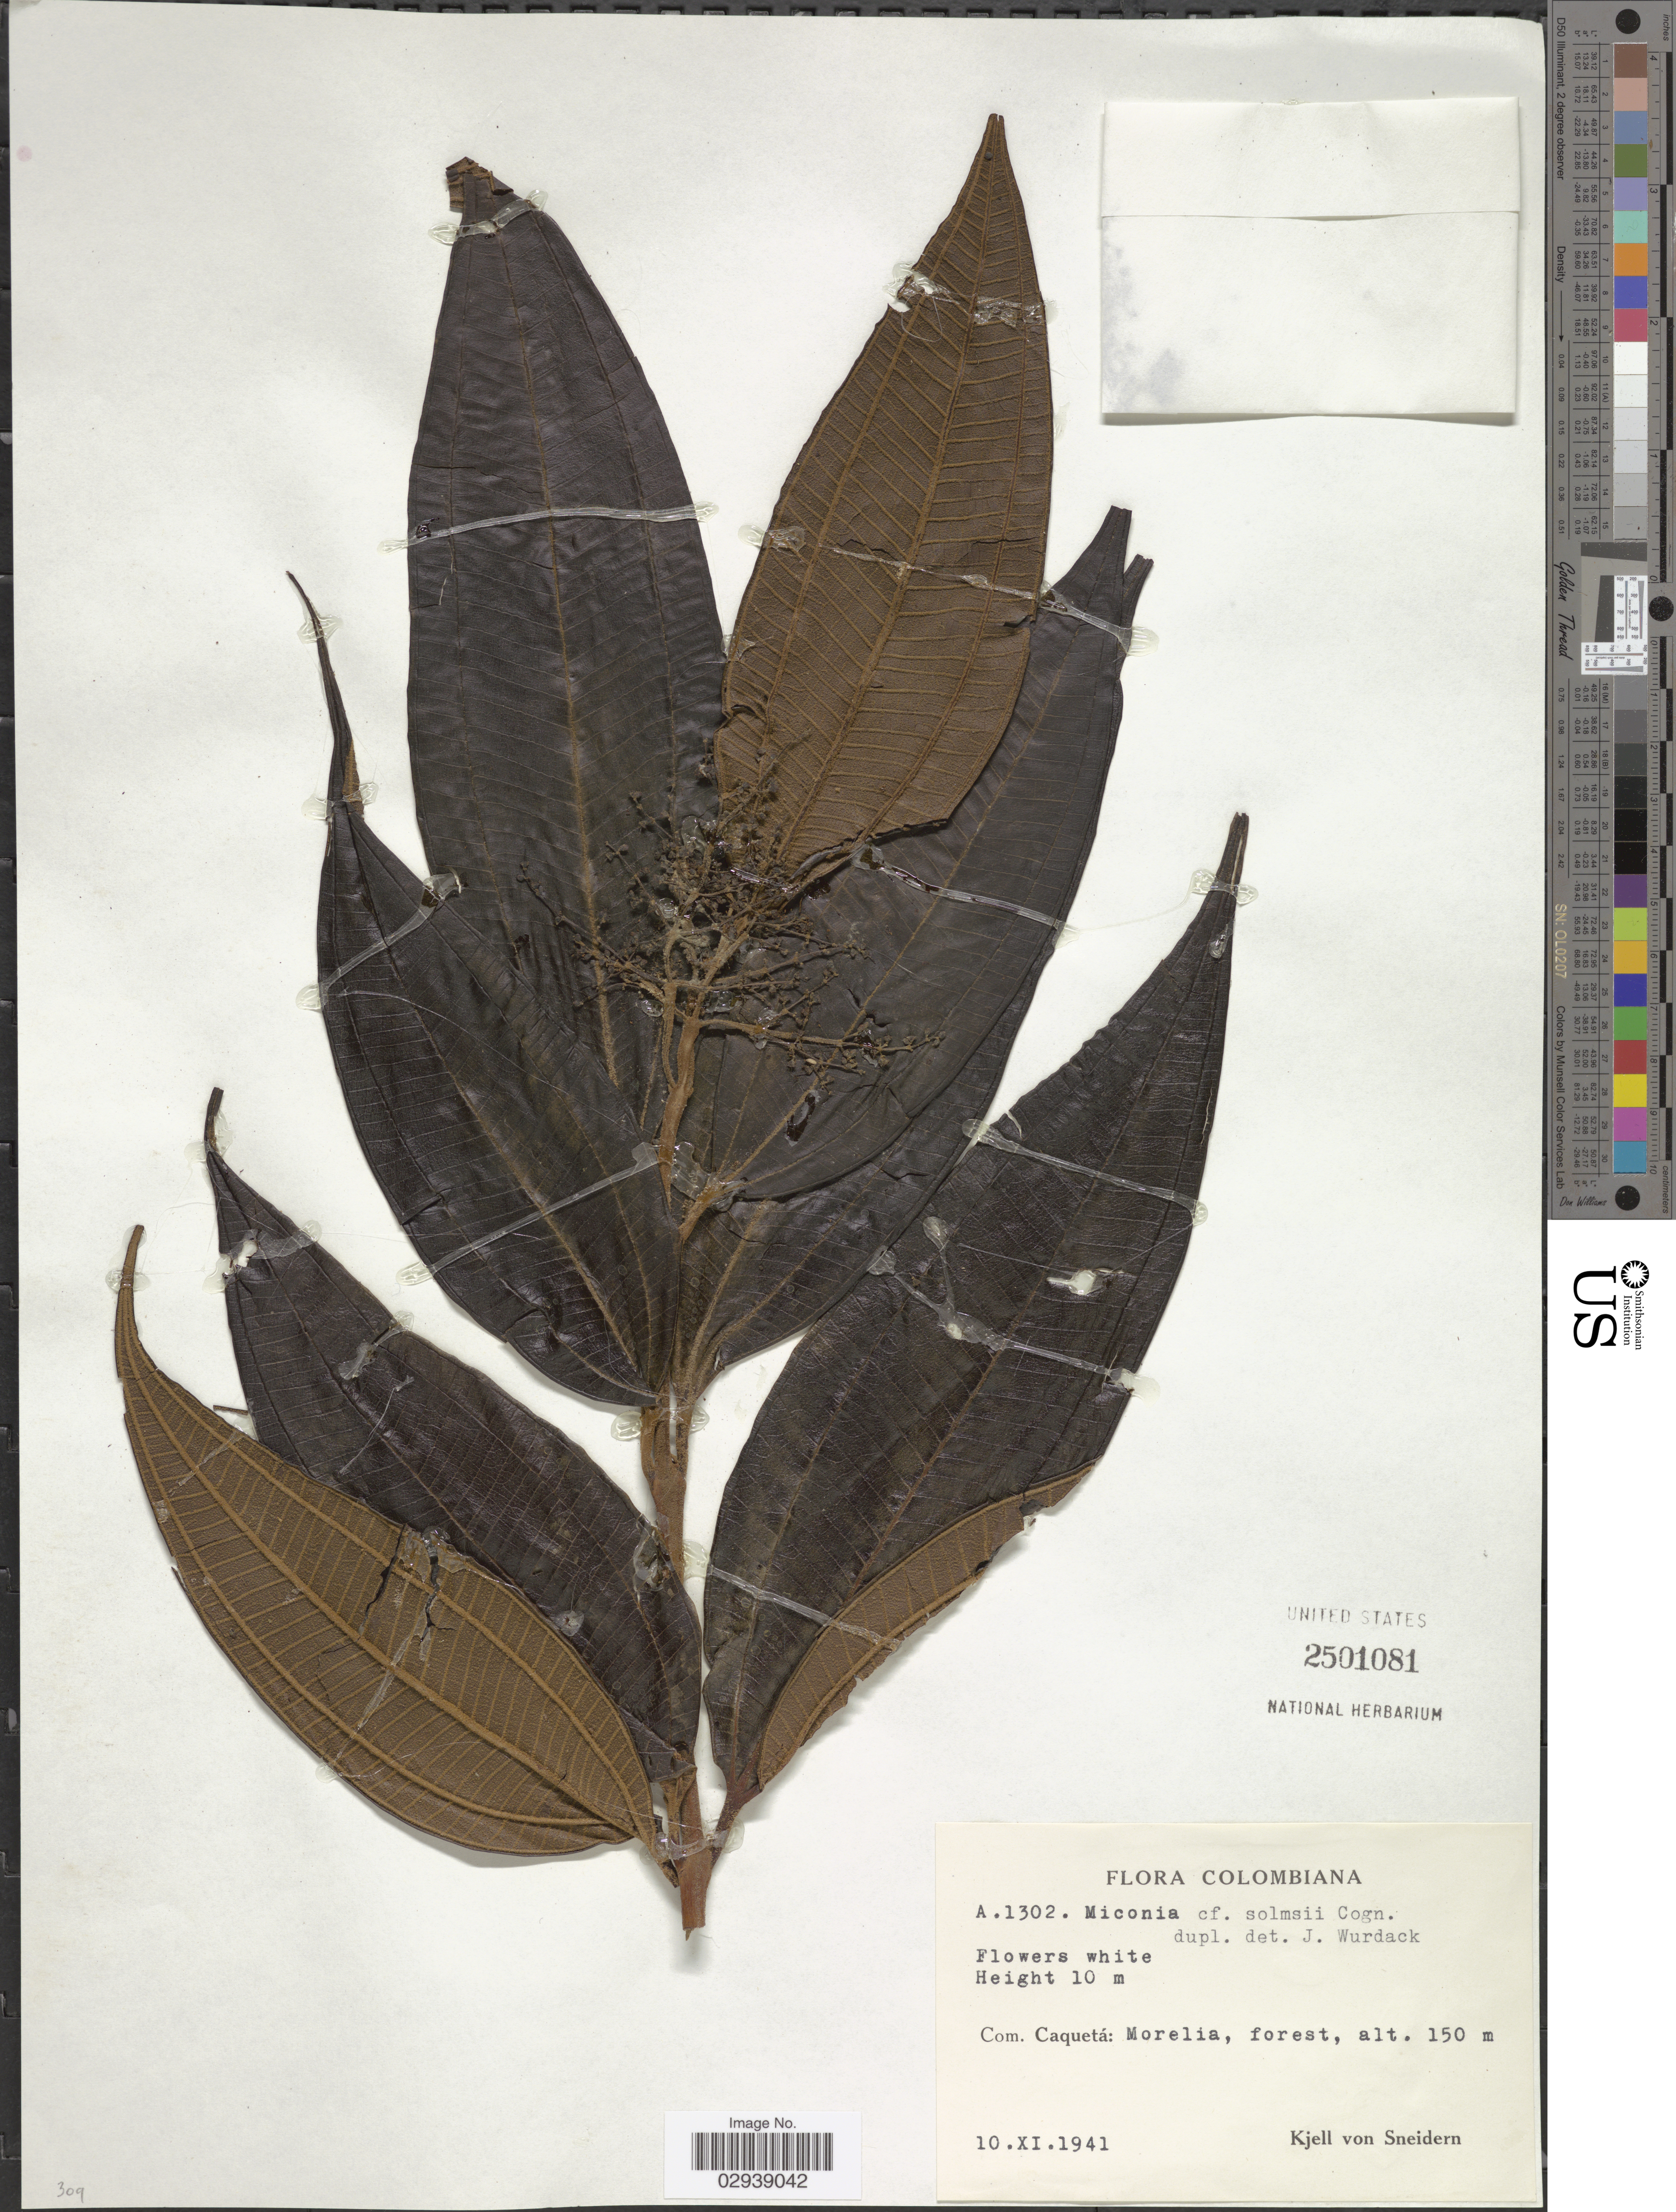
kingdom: Plantae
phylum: Tracheophyta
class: Magnoliopsida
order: Myrtales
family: Melastomataceae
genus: Miconia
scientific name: Miconia solmsii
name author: Cogn.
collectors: K. von Sneidern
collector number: A1302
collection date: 1941-11-10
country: Colombia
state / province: Caquetá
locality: Com. Caquetá: Morelia, forest.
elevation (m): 150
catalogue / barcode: US 2501081